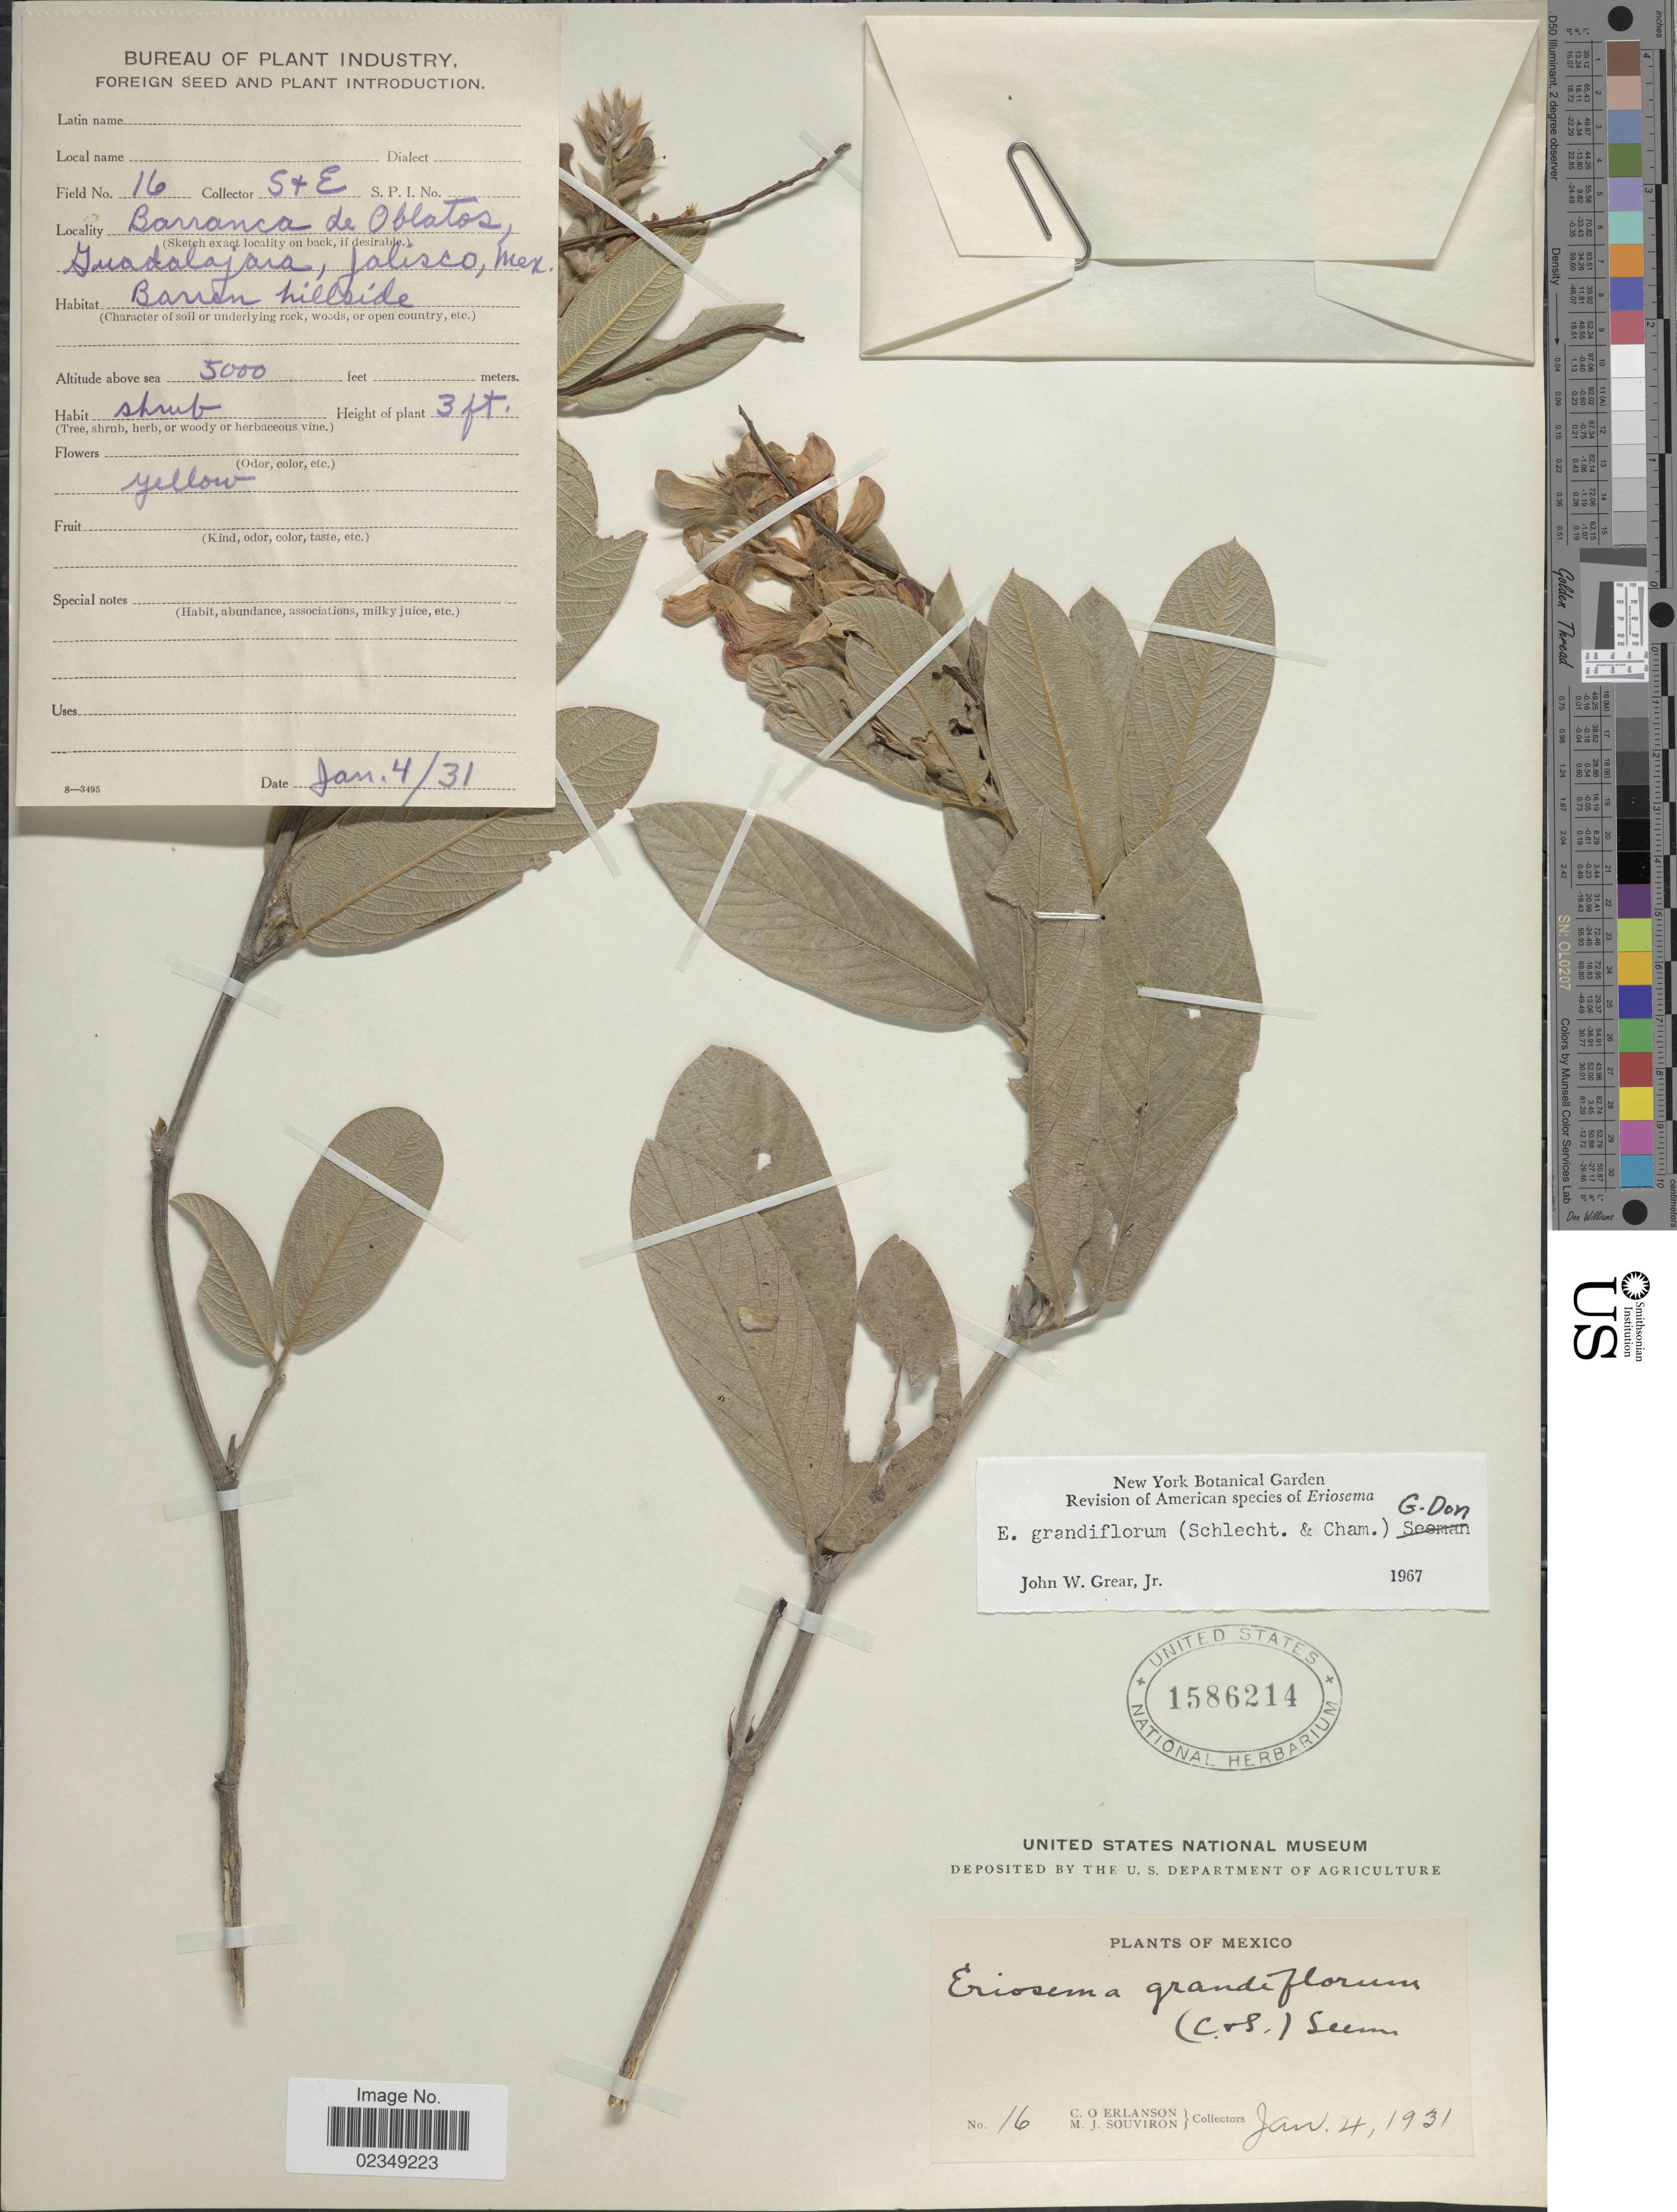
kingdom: Plantae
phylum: Tracheophyta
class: Magnoliopsida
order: Fabales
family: Fabaceae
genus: Eriosema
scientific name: Eriosema grandiflorum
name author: (Schltdl. & Cham.) G. Don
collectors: C. O. Erlanson & M. J. Souviron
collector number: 16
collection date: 1931-01-04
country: Mexico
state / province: Jalisco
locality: Barranca de Oblatos, Guadalajara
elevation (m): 1524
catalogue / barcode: US 1586214